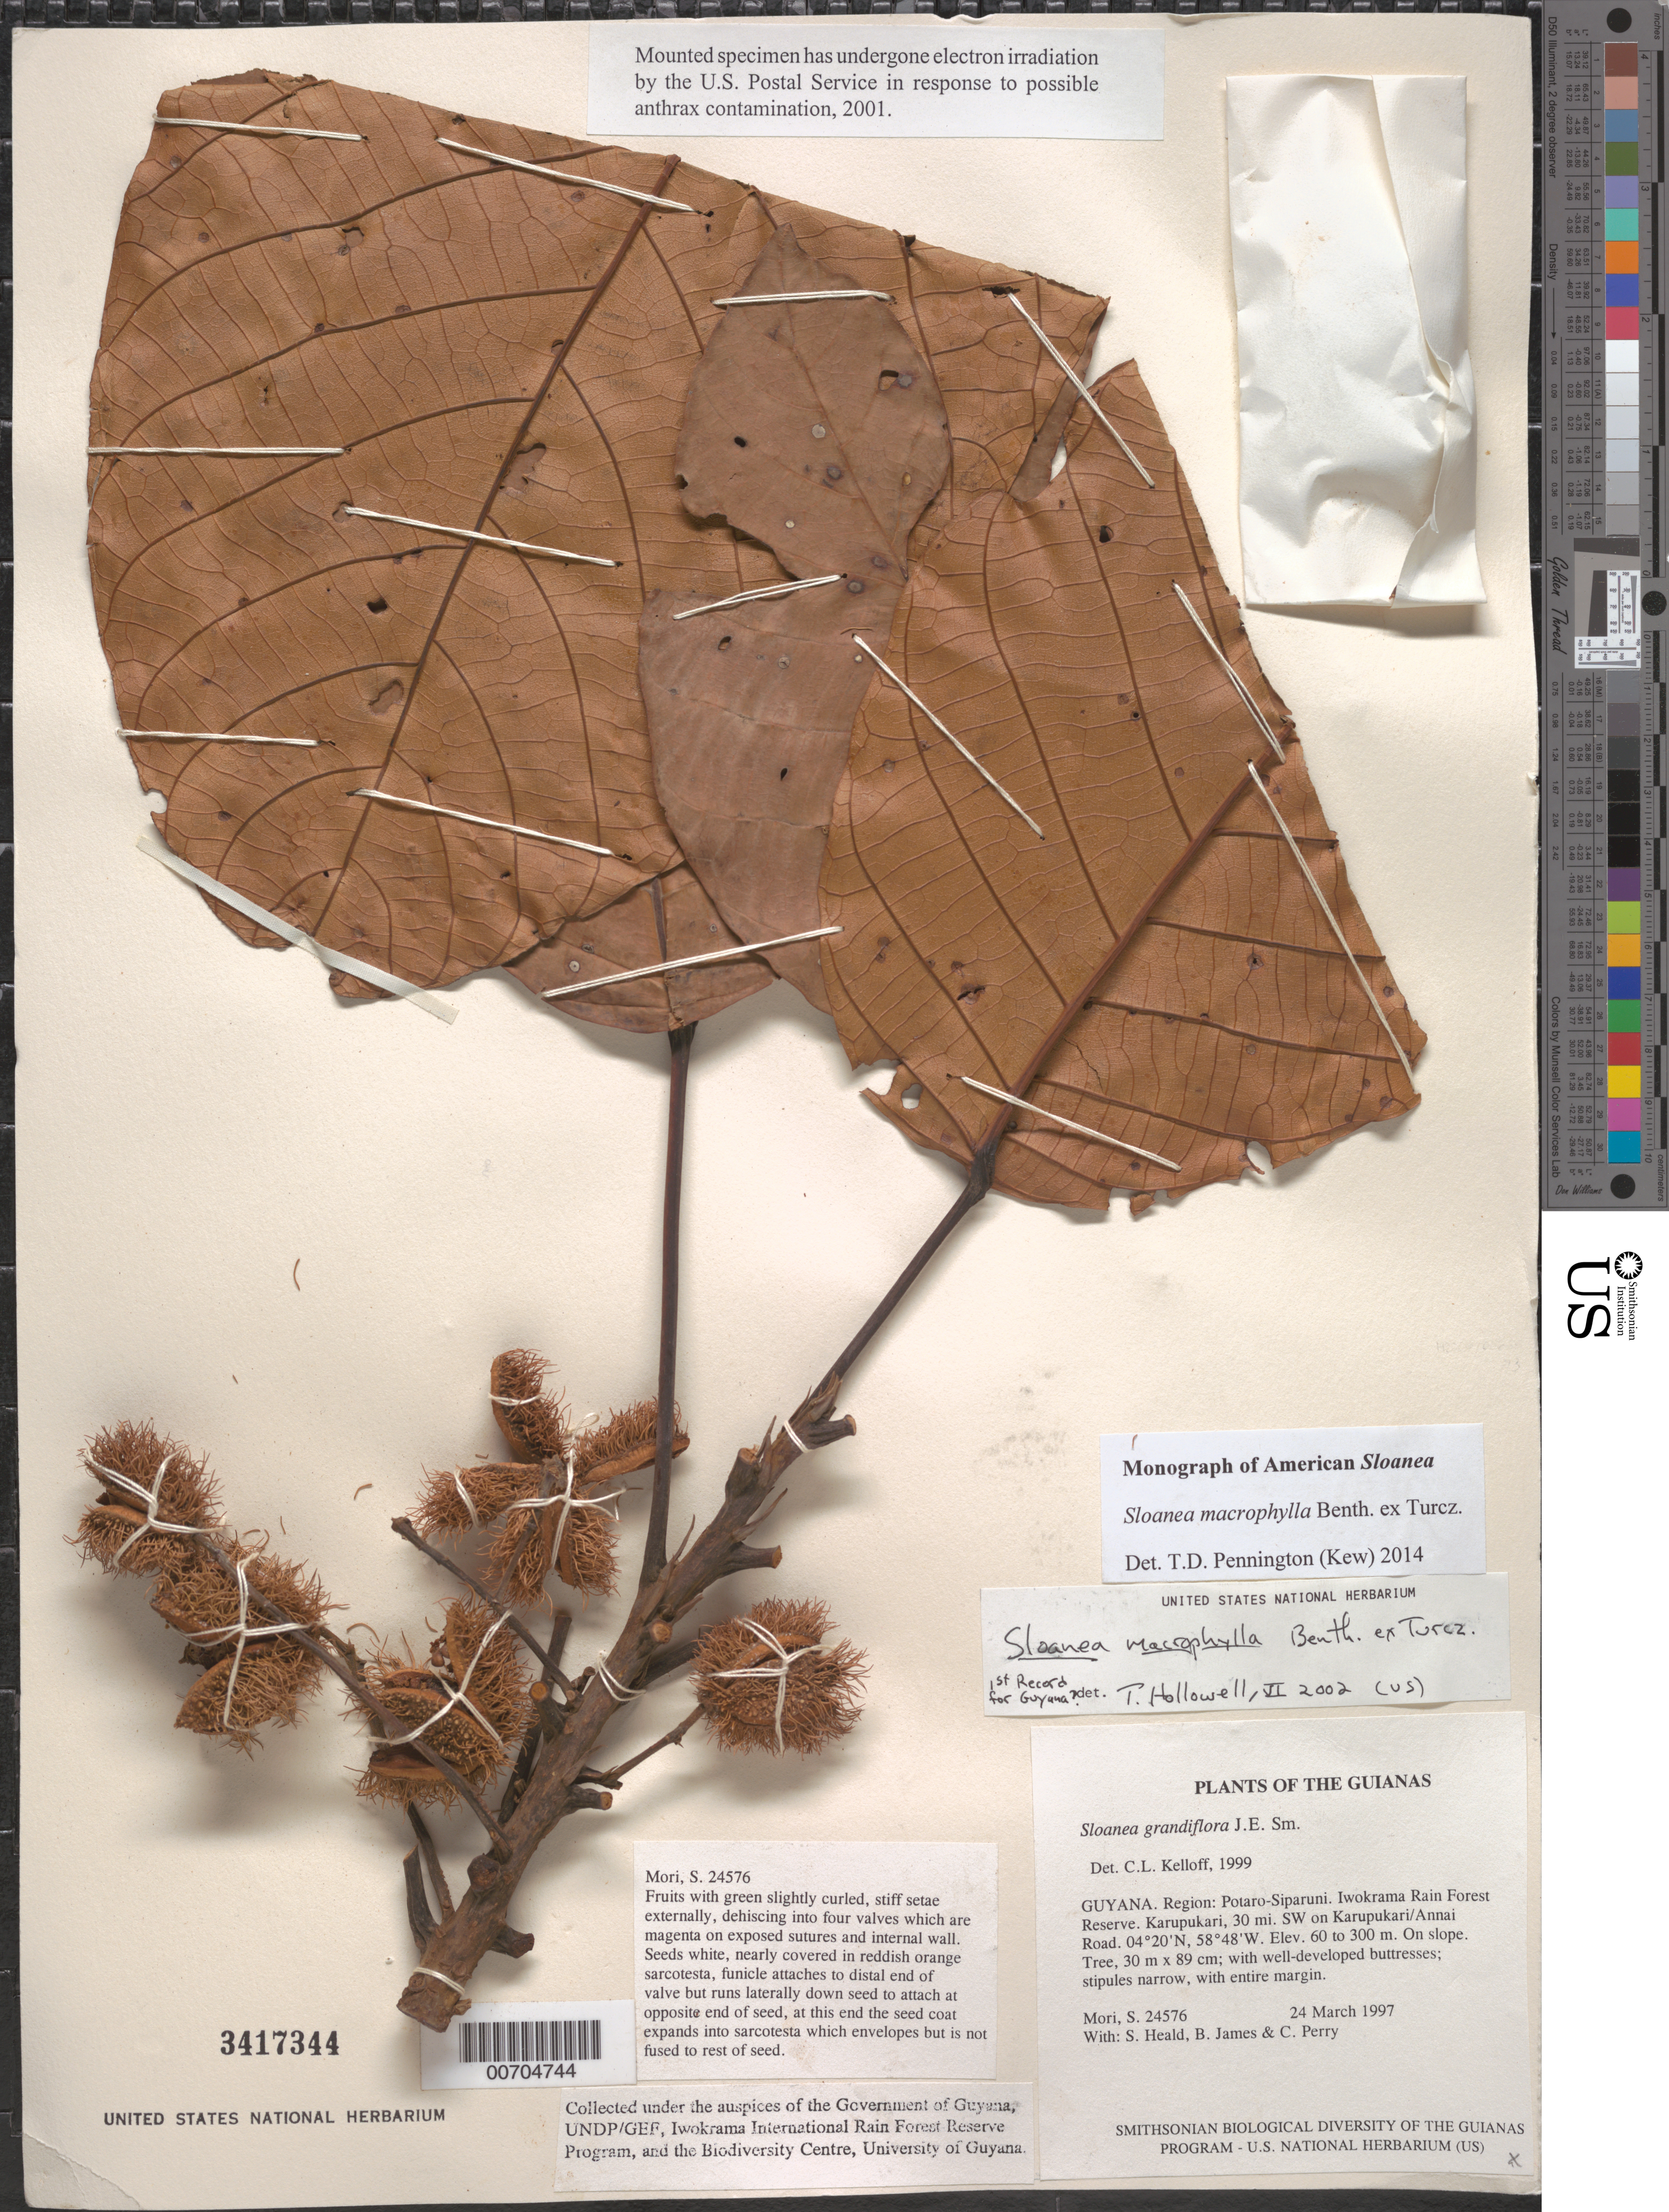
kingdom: Plantae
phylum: Tracheophyta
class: Magnoliopsida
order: Oxalidales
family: Elaeocarpaceae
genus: Sloanea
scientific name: Sloanea macrophylla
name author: Benth. ex Turcz.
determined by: Hollowell, T. H., (BOT), Smithsonian Institution - National Museum of Natural History (UNITED STATES)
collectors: S. Mori, S. Heald, B. James & C. Perry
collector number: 24576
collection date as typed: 24 March 1997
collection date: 1997-03-24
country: Guyana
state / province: Potaro-Siparuni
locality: Iwokrama Rain Forest Reserve. Karupukari, 30 mi. SW on Karupukari/Annai Road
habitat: On slope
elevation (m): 60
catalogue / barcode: US 3417344